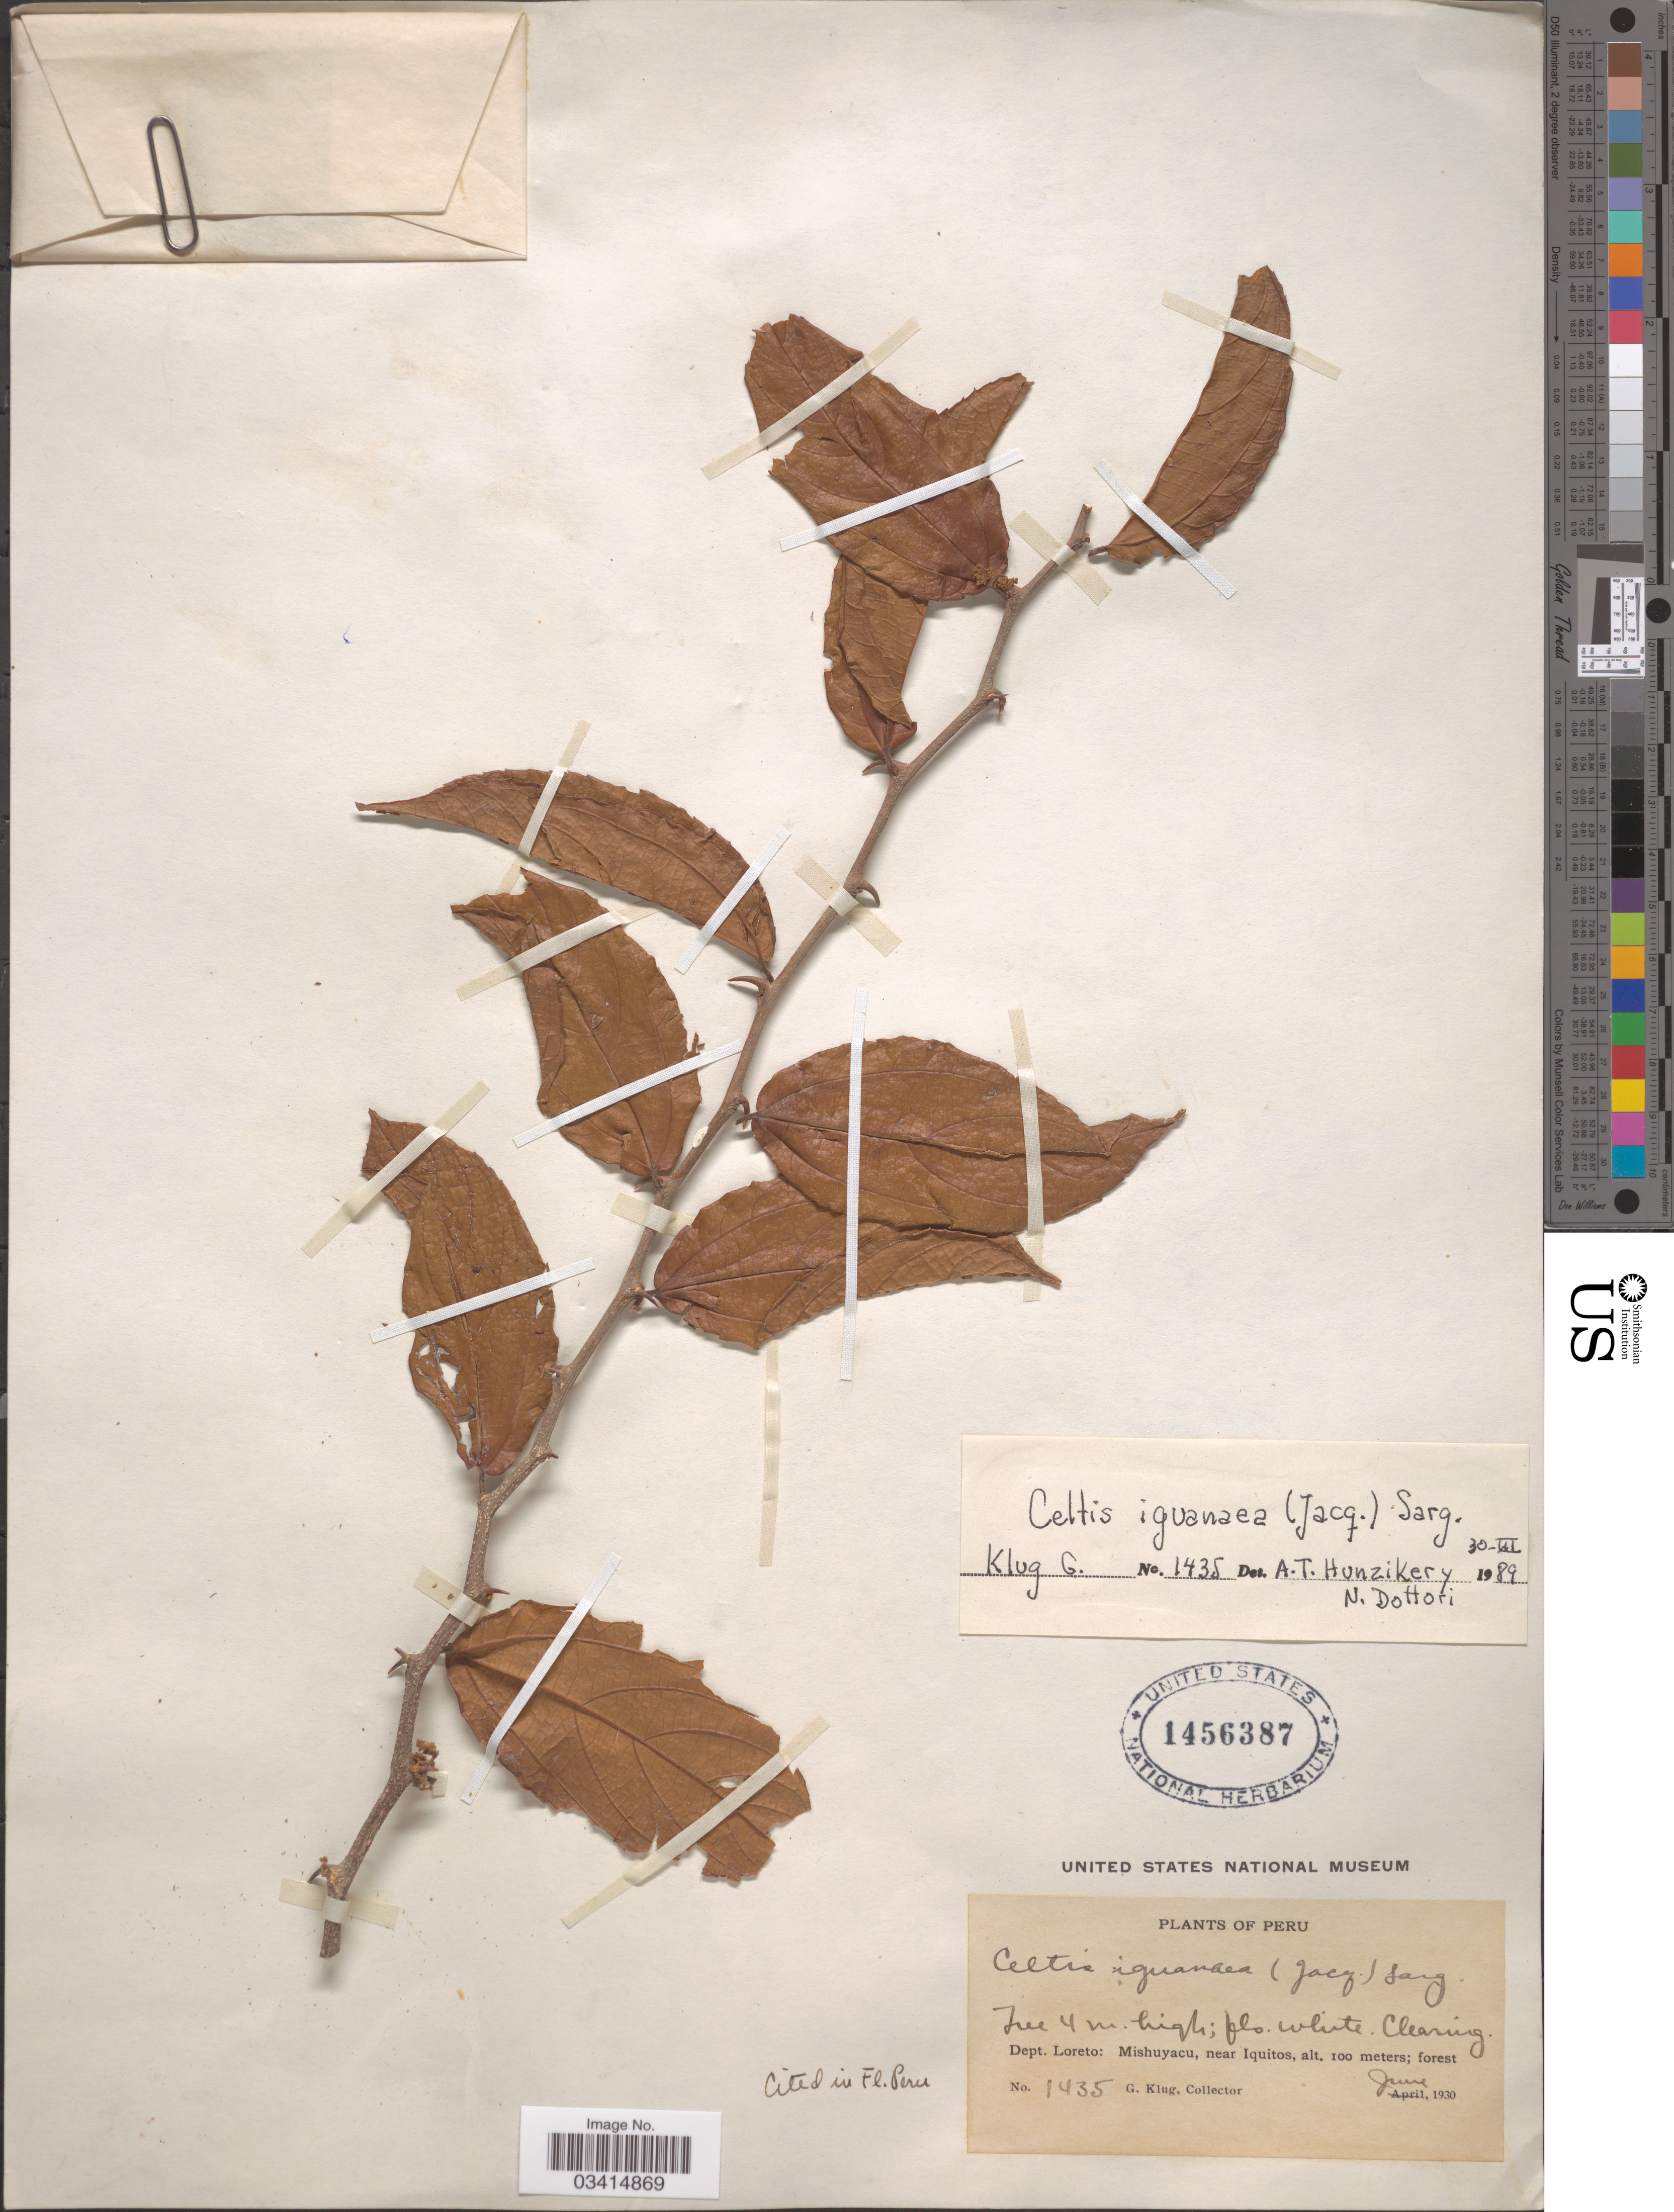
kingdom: Plantae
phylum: Tracheophyta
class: Magnoliopsida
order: Rosales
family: Cannabaceae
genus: Celtis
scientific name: Celtis iguanaea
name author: (Jacq.) Sarg.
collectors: G. Klug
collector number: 1435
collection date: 1930-06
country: Peru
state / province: Loreto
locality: Dept. Loreto: Mishuyacu, near Iquitos.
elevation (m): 100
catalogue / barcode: US 1456387